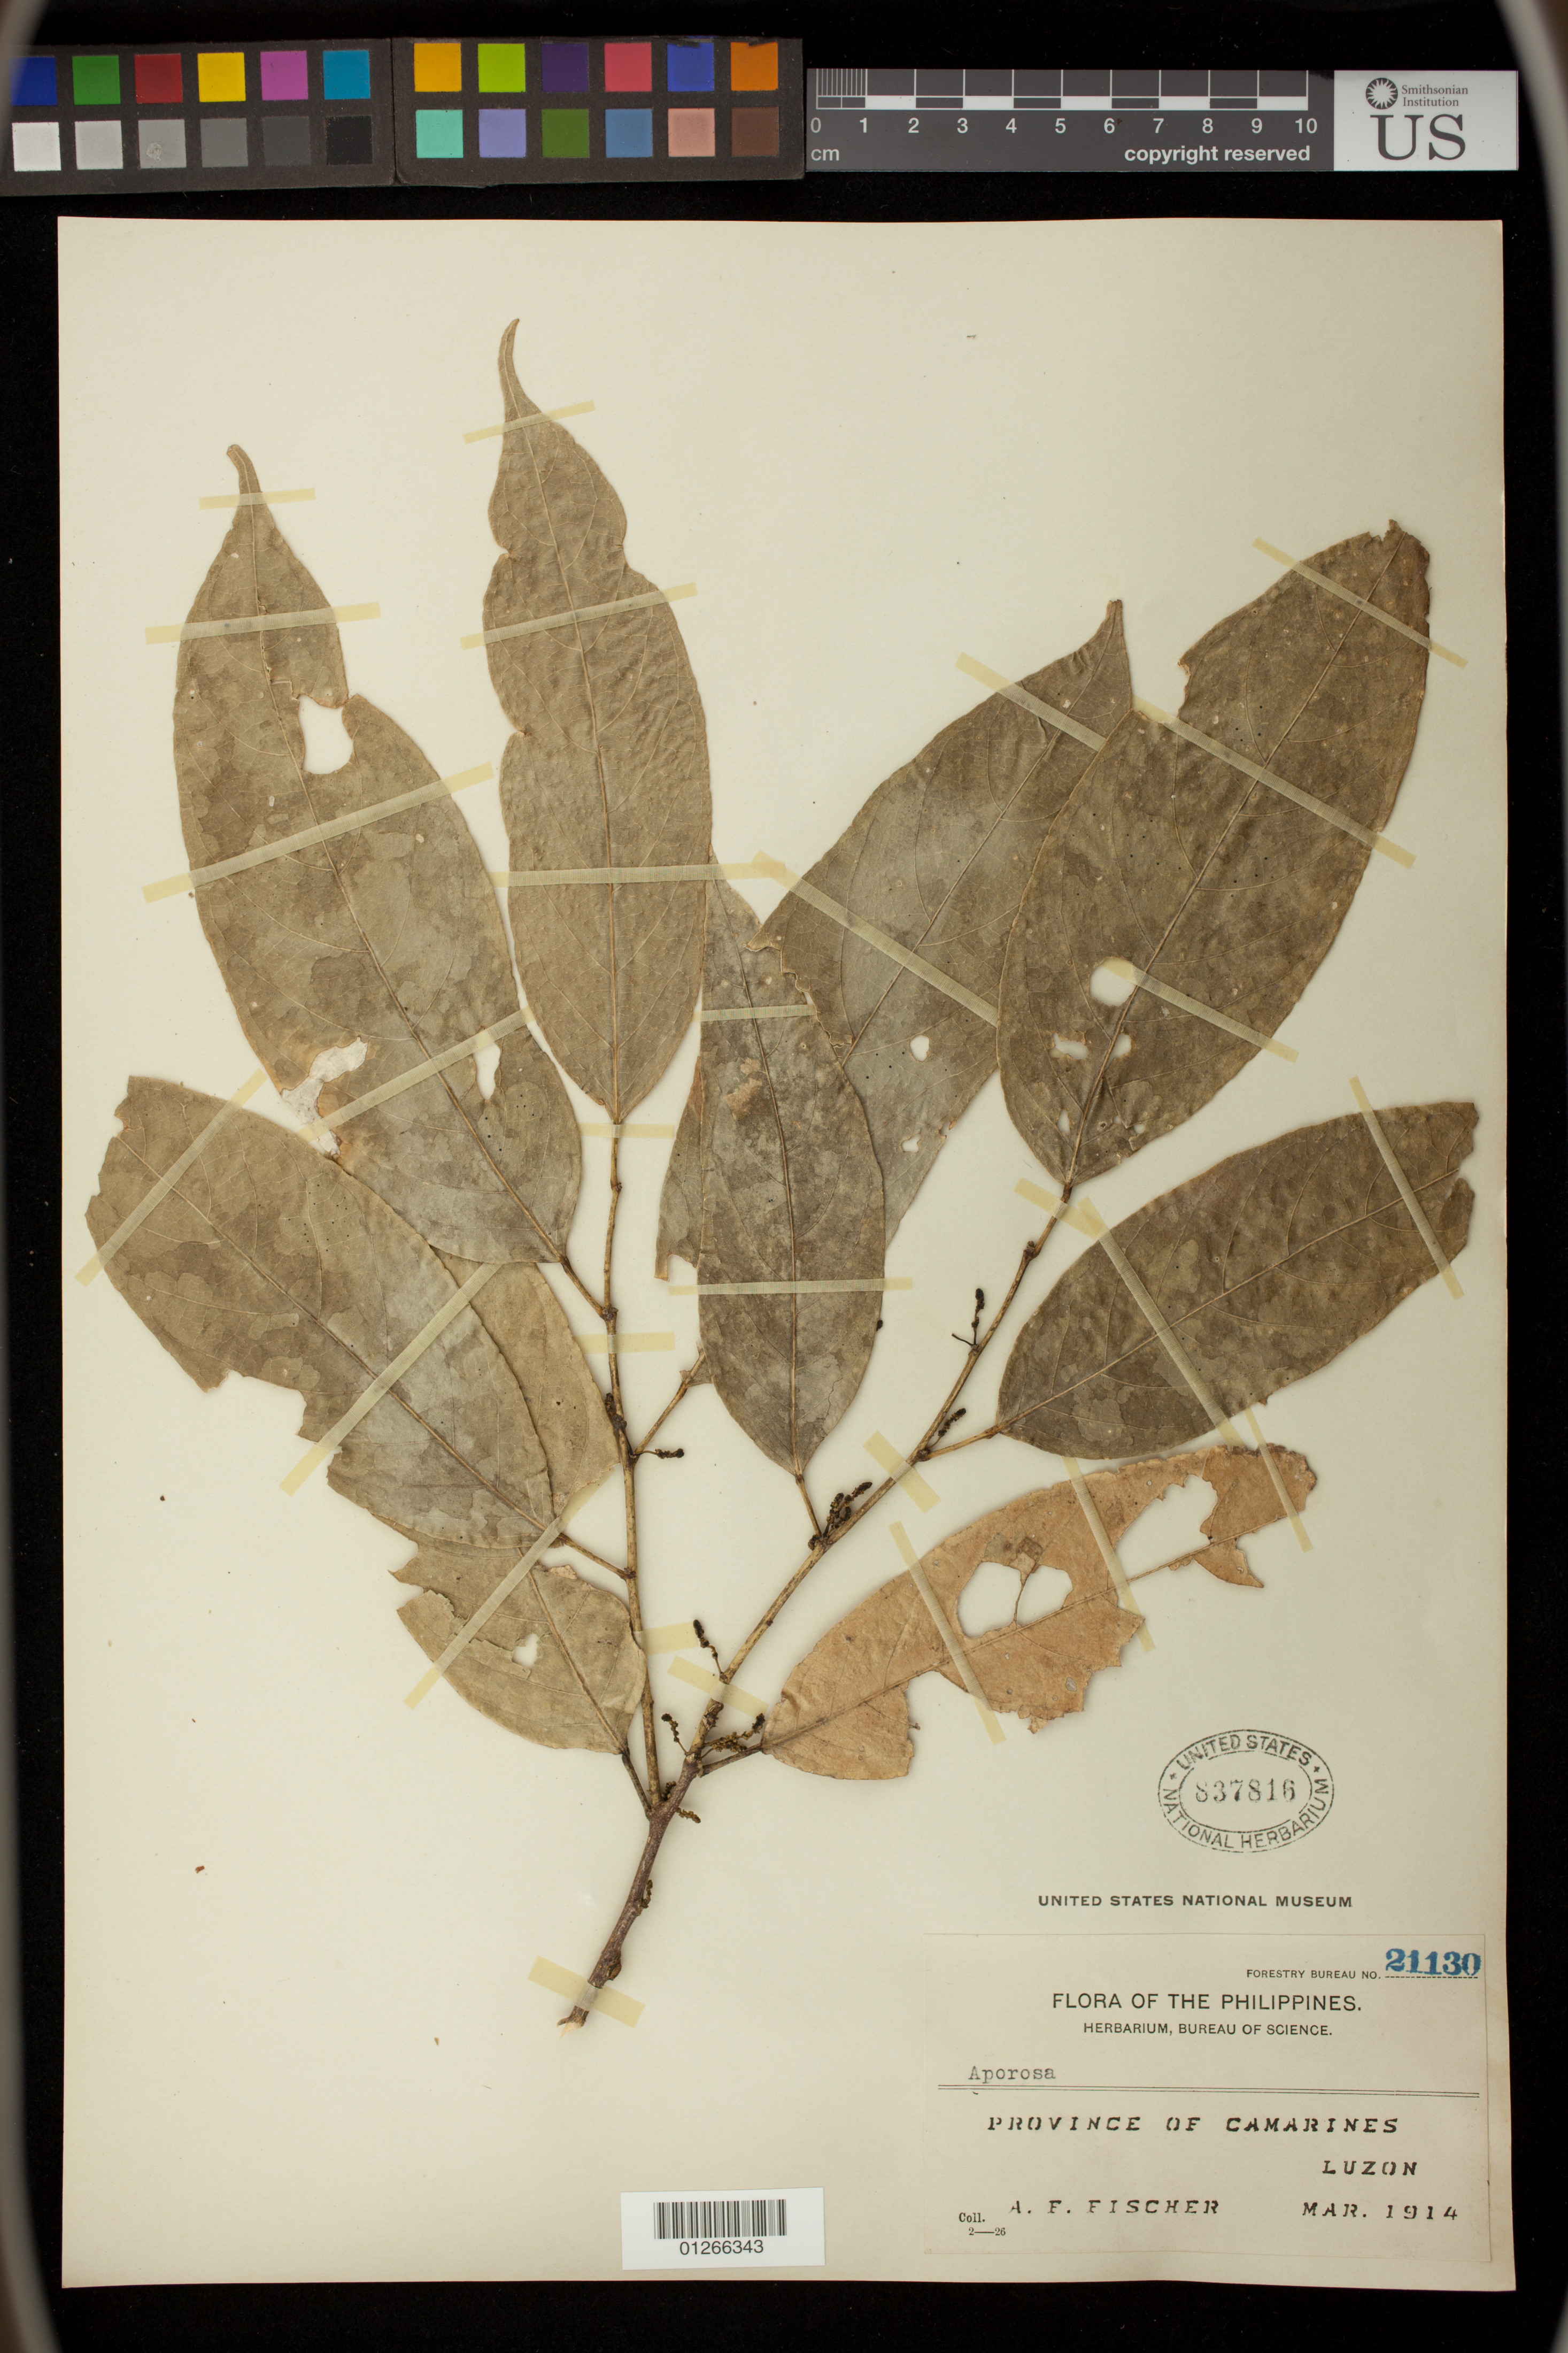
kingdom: Plantae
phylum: Tracheophyta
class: Magnoliopsida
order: Malpighiales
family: Phyllanthaceae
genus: Aporosa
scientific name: Aporosa sp.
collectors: A. F. Fischer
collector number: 21130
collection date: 1914-03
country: Philippines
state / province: Bicol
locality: Province of Camarines, Luzon